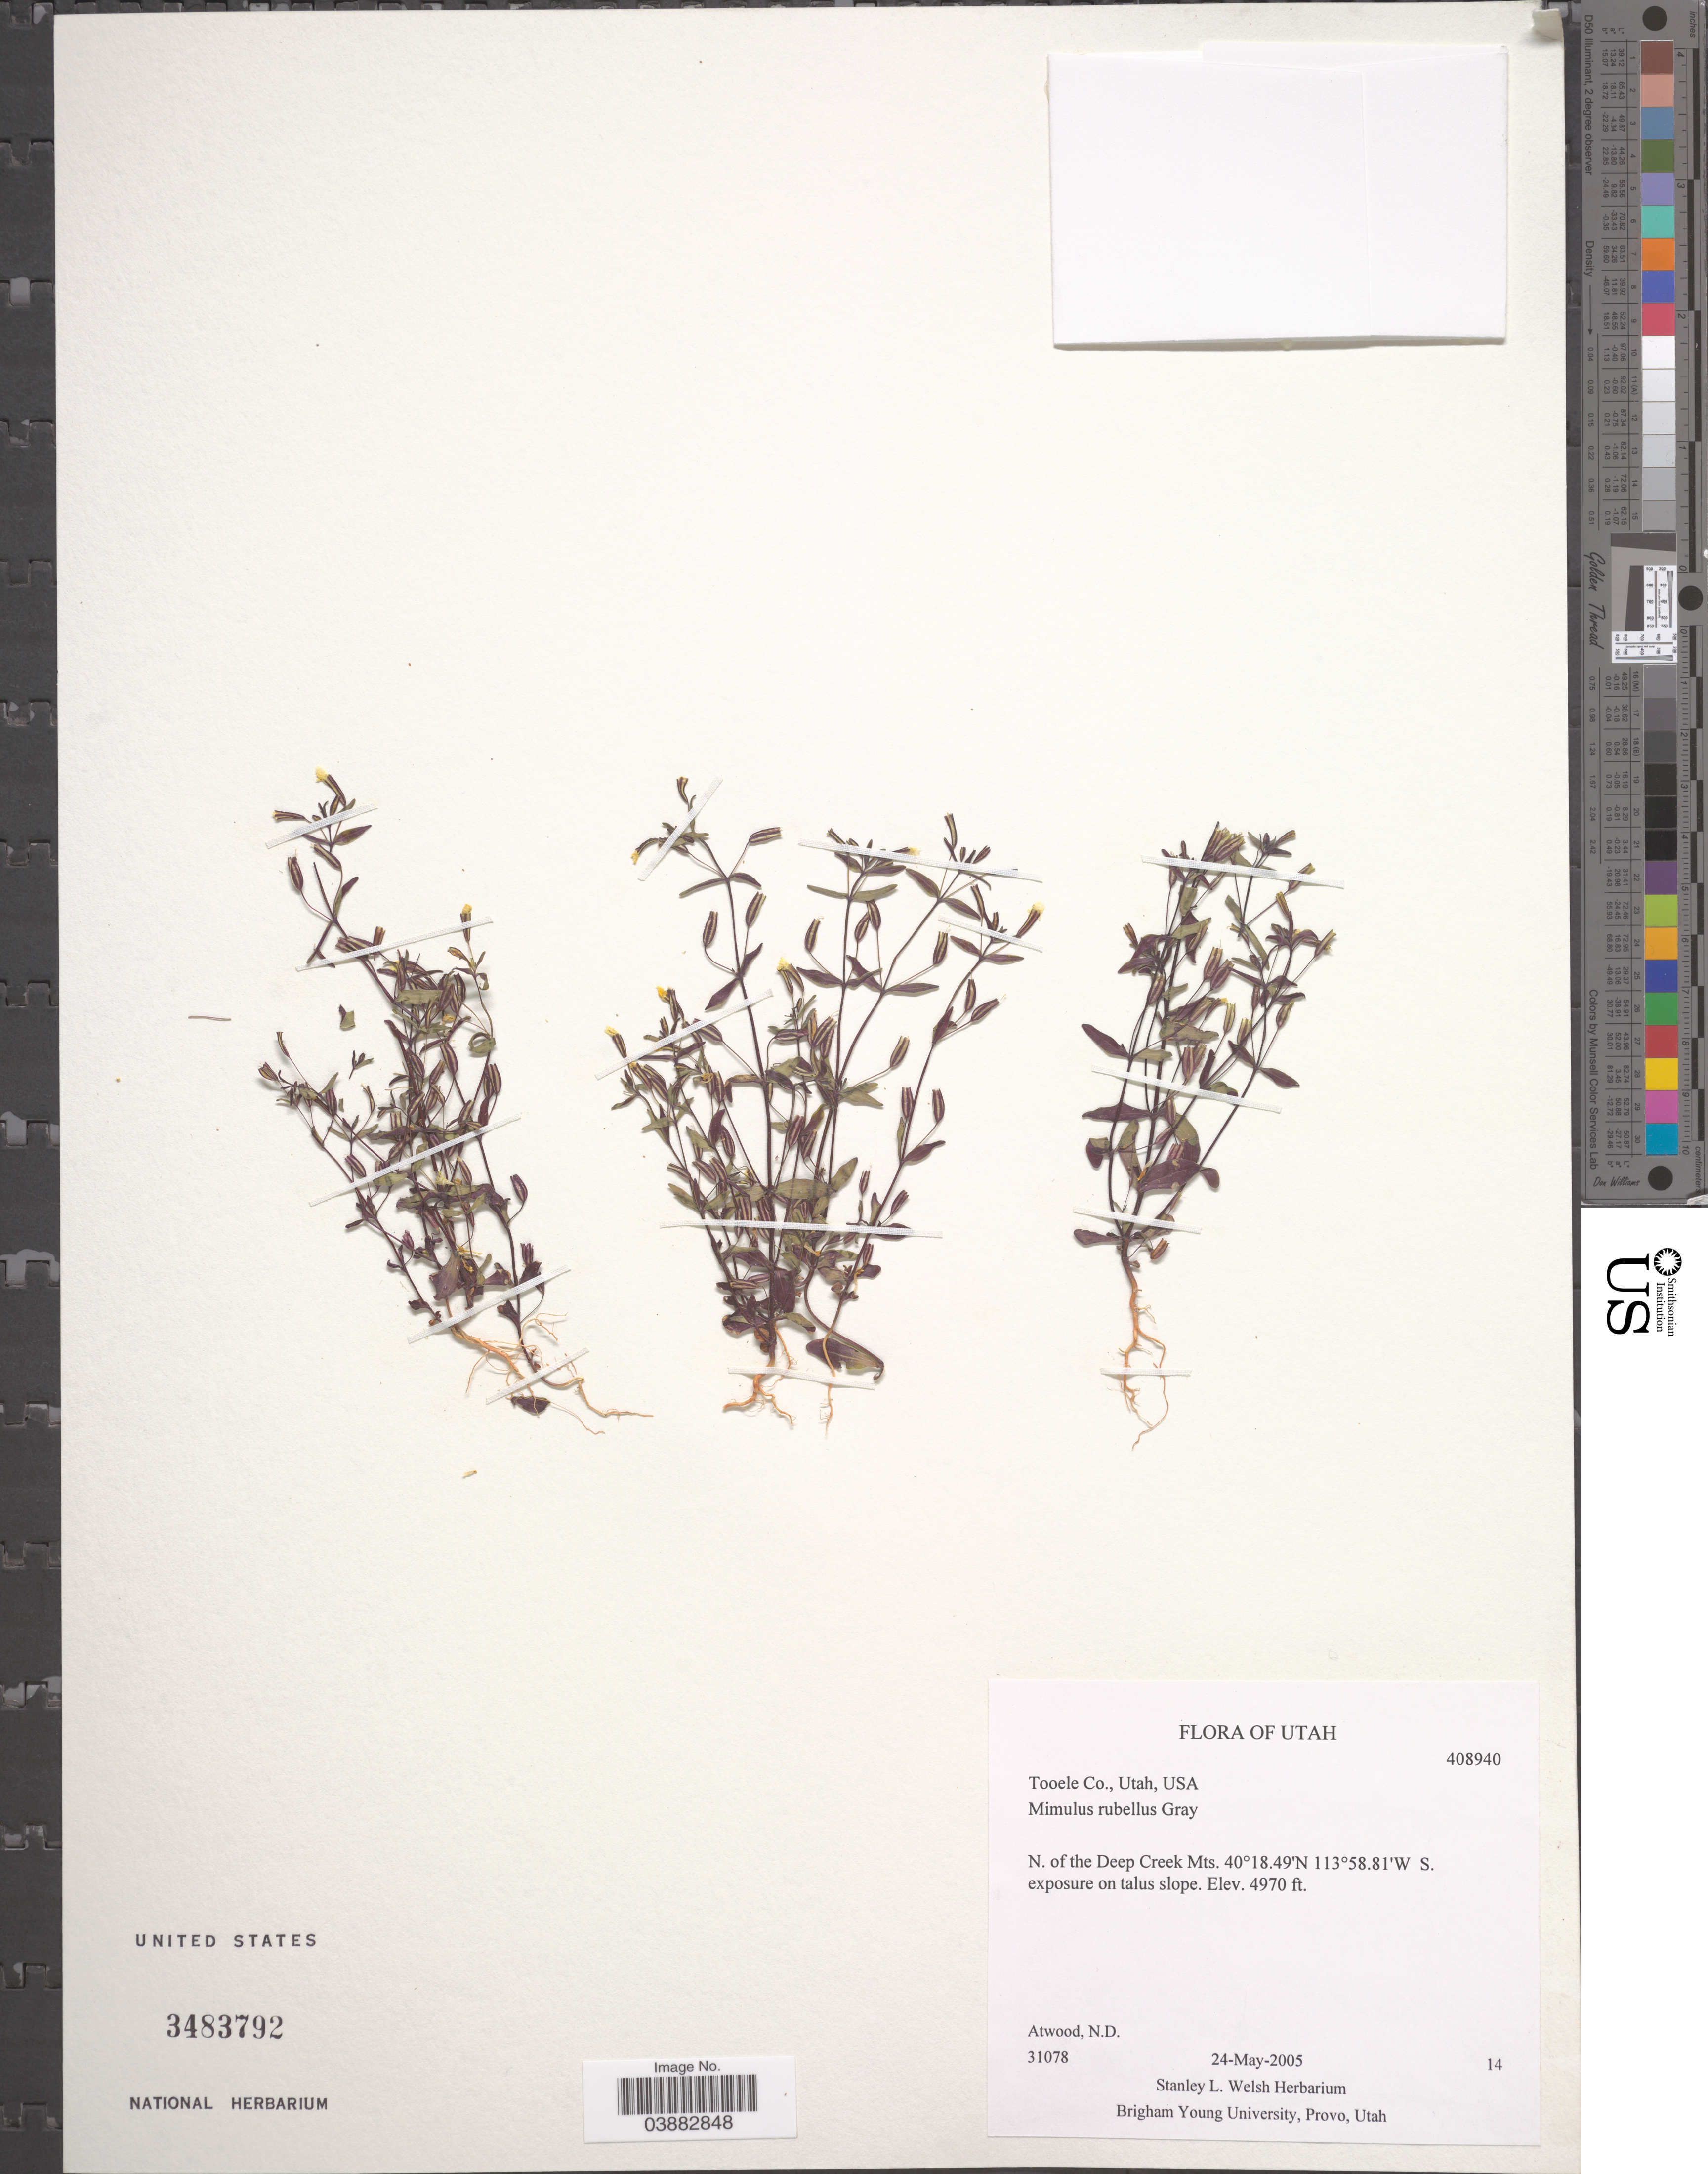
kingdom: Plantae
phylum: Tracheophyta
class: Magnoliopsida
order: Lamiales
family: Phrymaceae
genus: Mimulus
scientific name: Mimulus rubellus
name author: A. Gray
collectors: N. Atwood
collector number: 31078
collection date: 2005-05-24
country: United States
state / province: Utah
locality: Tooele Co. N. of the Deep Creek Mts.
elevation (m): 1515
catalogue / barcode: US 3483792